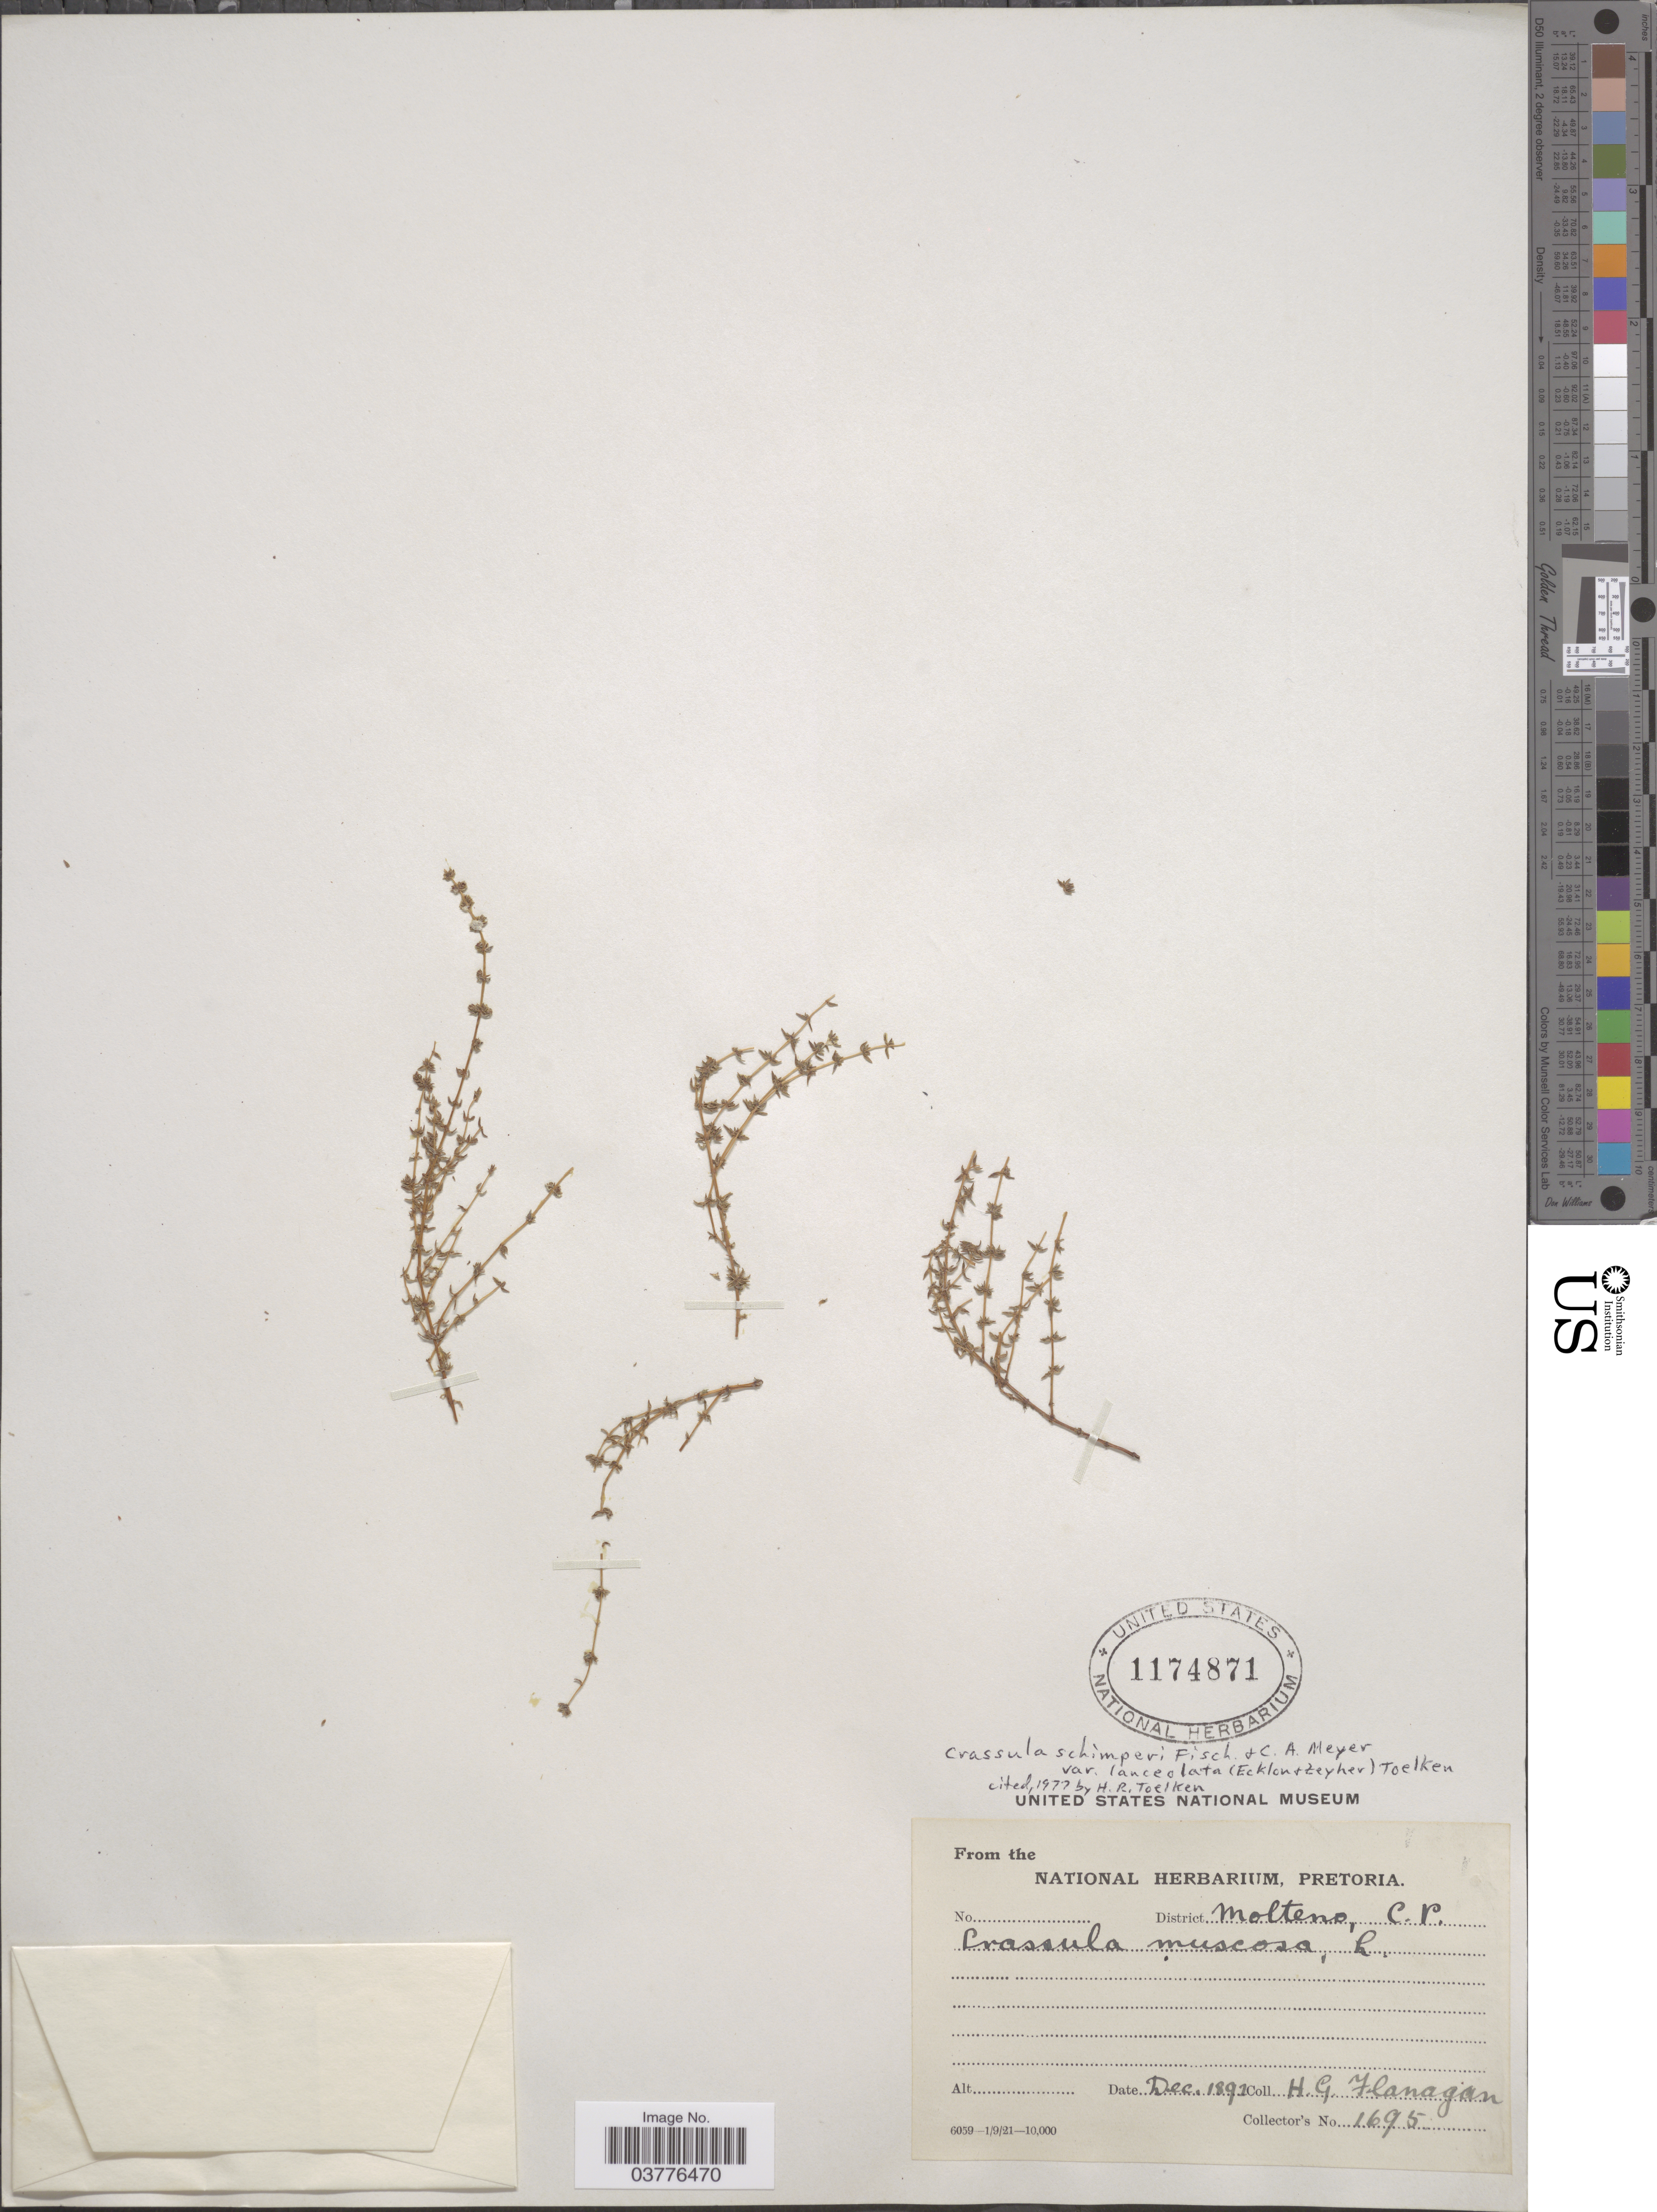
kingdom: Plantae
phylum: Tracheophyta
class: Magnoliopsida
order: Saxifragales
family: Crassulaceae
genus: Crassula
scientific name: Crassula schimperi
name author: Fisch. & C.A. Mey.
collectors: H. Flanagan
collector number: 1695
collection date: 1891-12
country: South Africa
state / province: Eastern Cape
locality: District Molteno, C. P.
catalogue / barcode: US 1174871